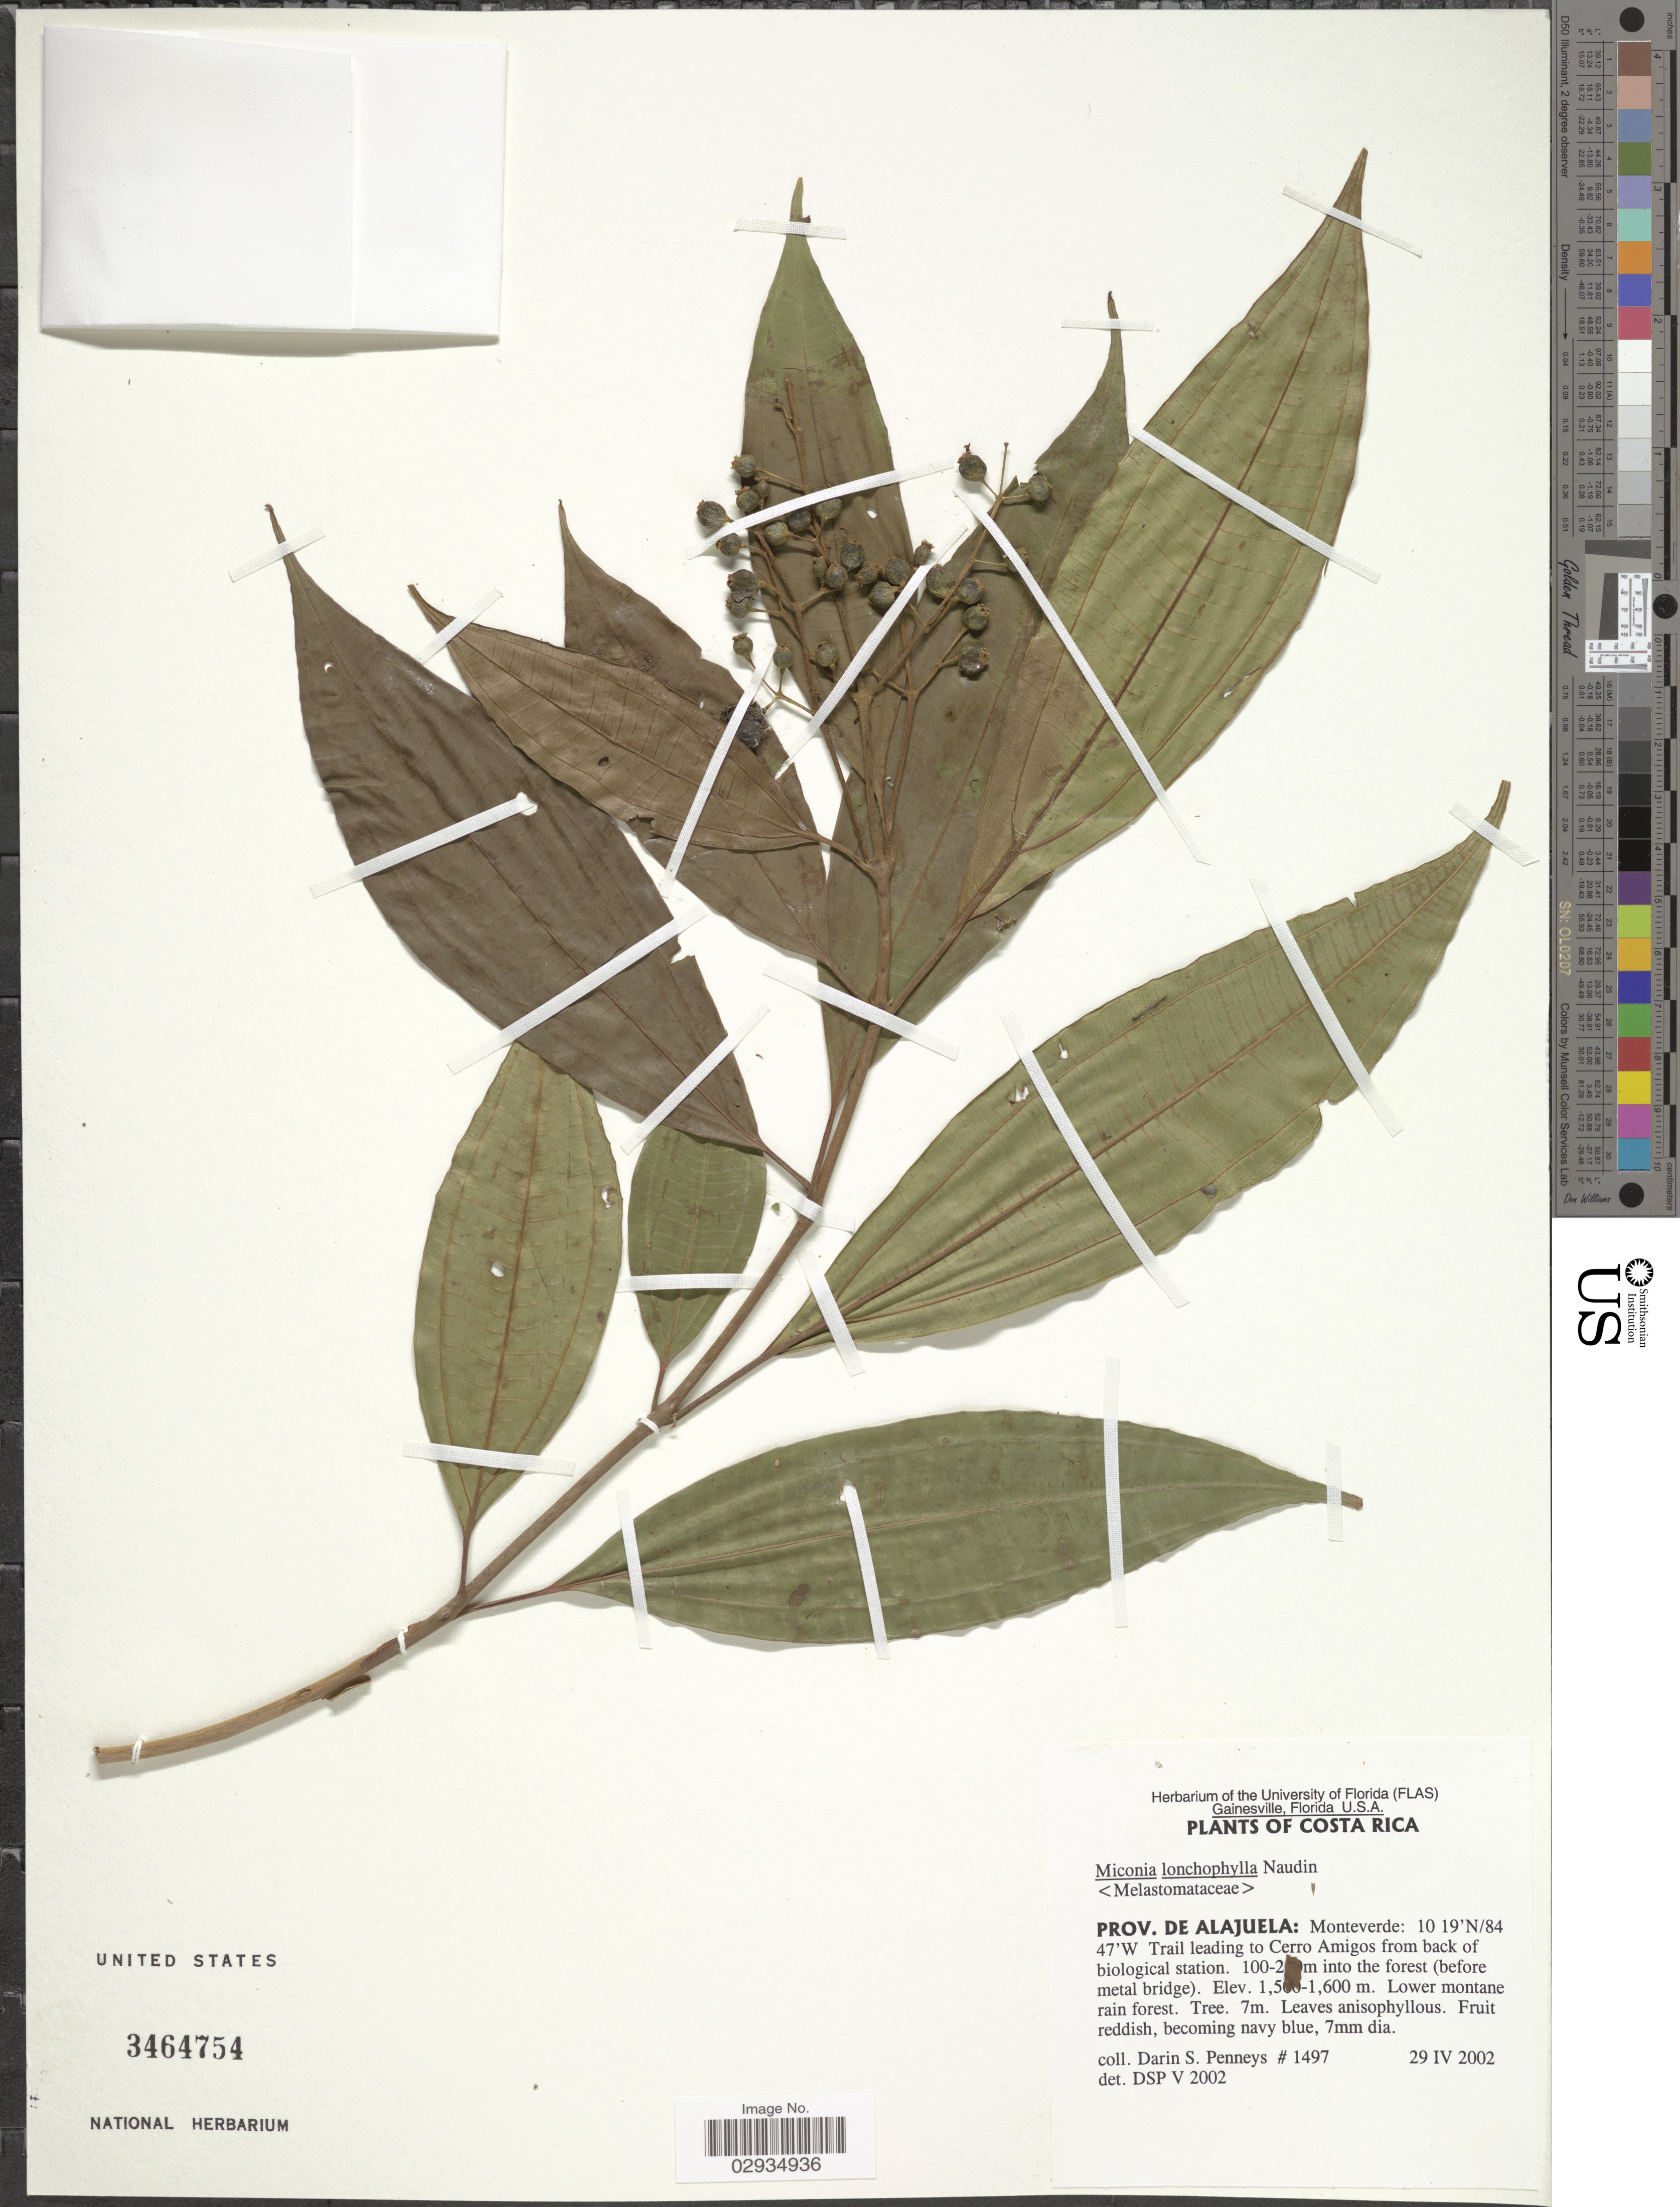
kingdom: Plantae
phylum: Tracheophyta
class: Magnoliopsida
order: Myrtales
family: Melastomataceae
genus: Miconia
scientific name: Miconia lonchophylla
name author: Naudin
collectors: D. S. Penneys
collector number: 1497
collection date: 2002-04-29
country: Costa Rica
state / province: Alajuela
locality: Monteverde. Trail leading to Cerro Amigos from back of biological station.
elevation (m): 1500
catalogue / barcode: US 3464754